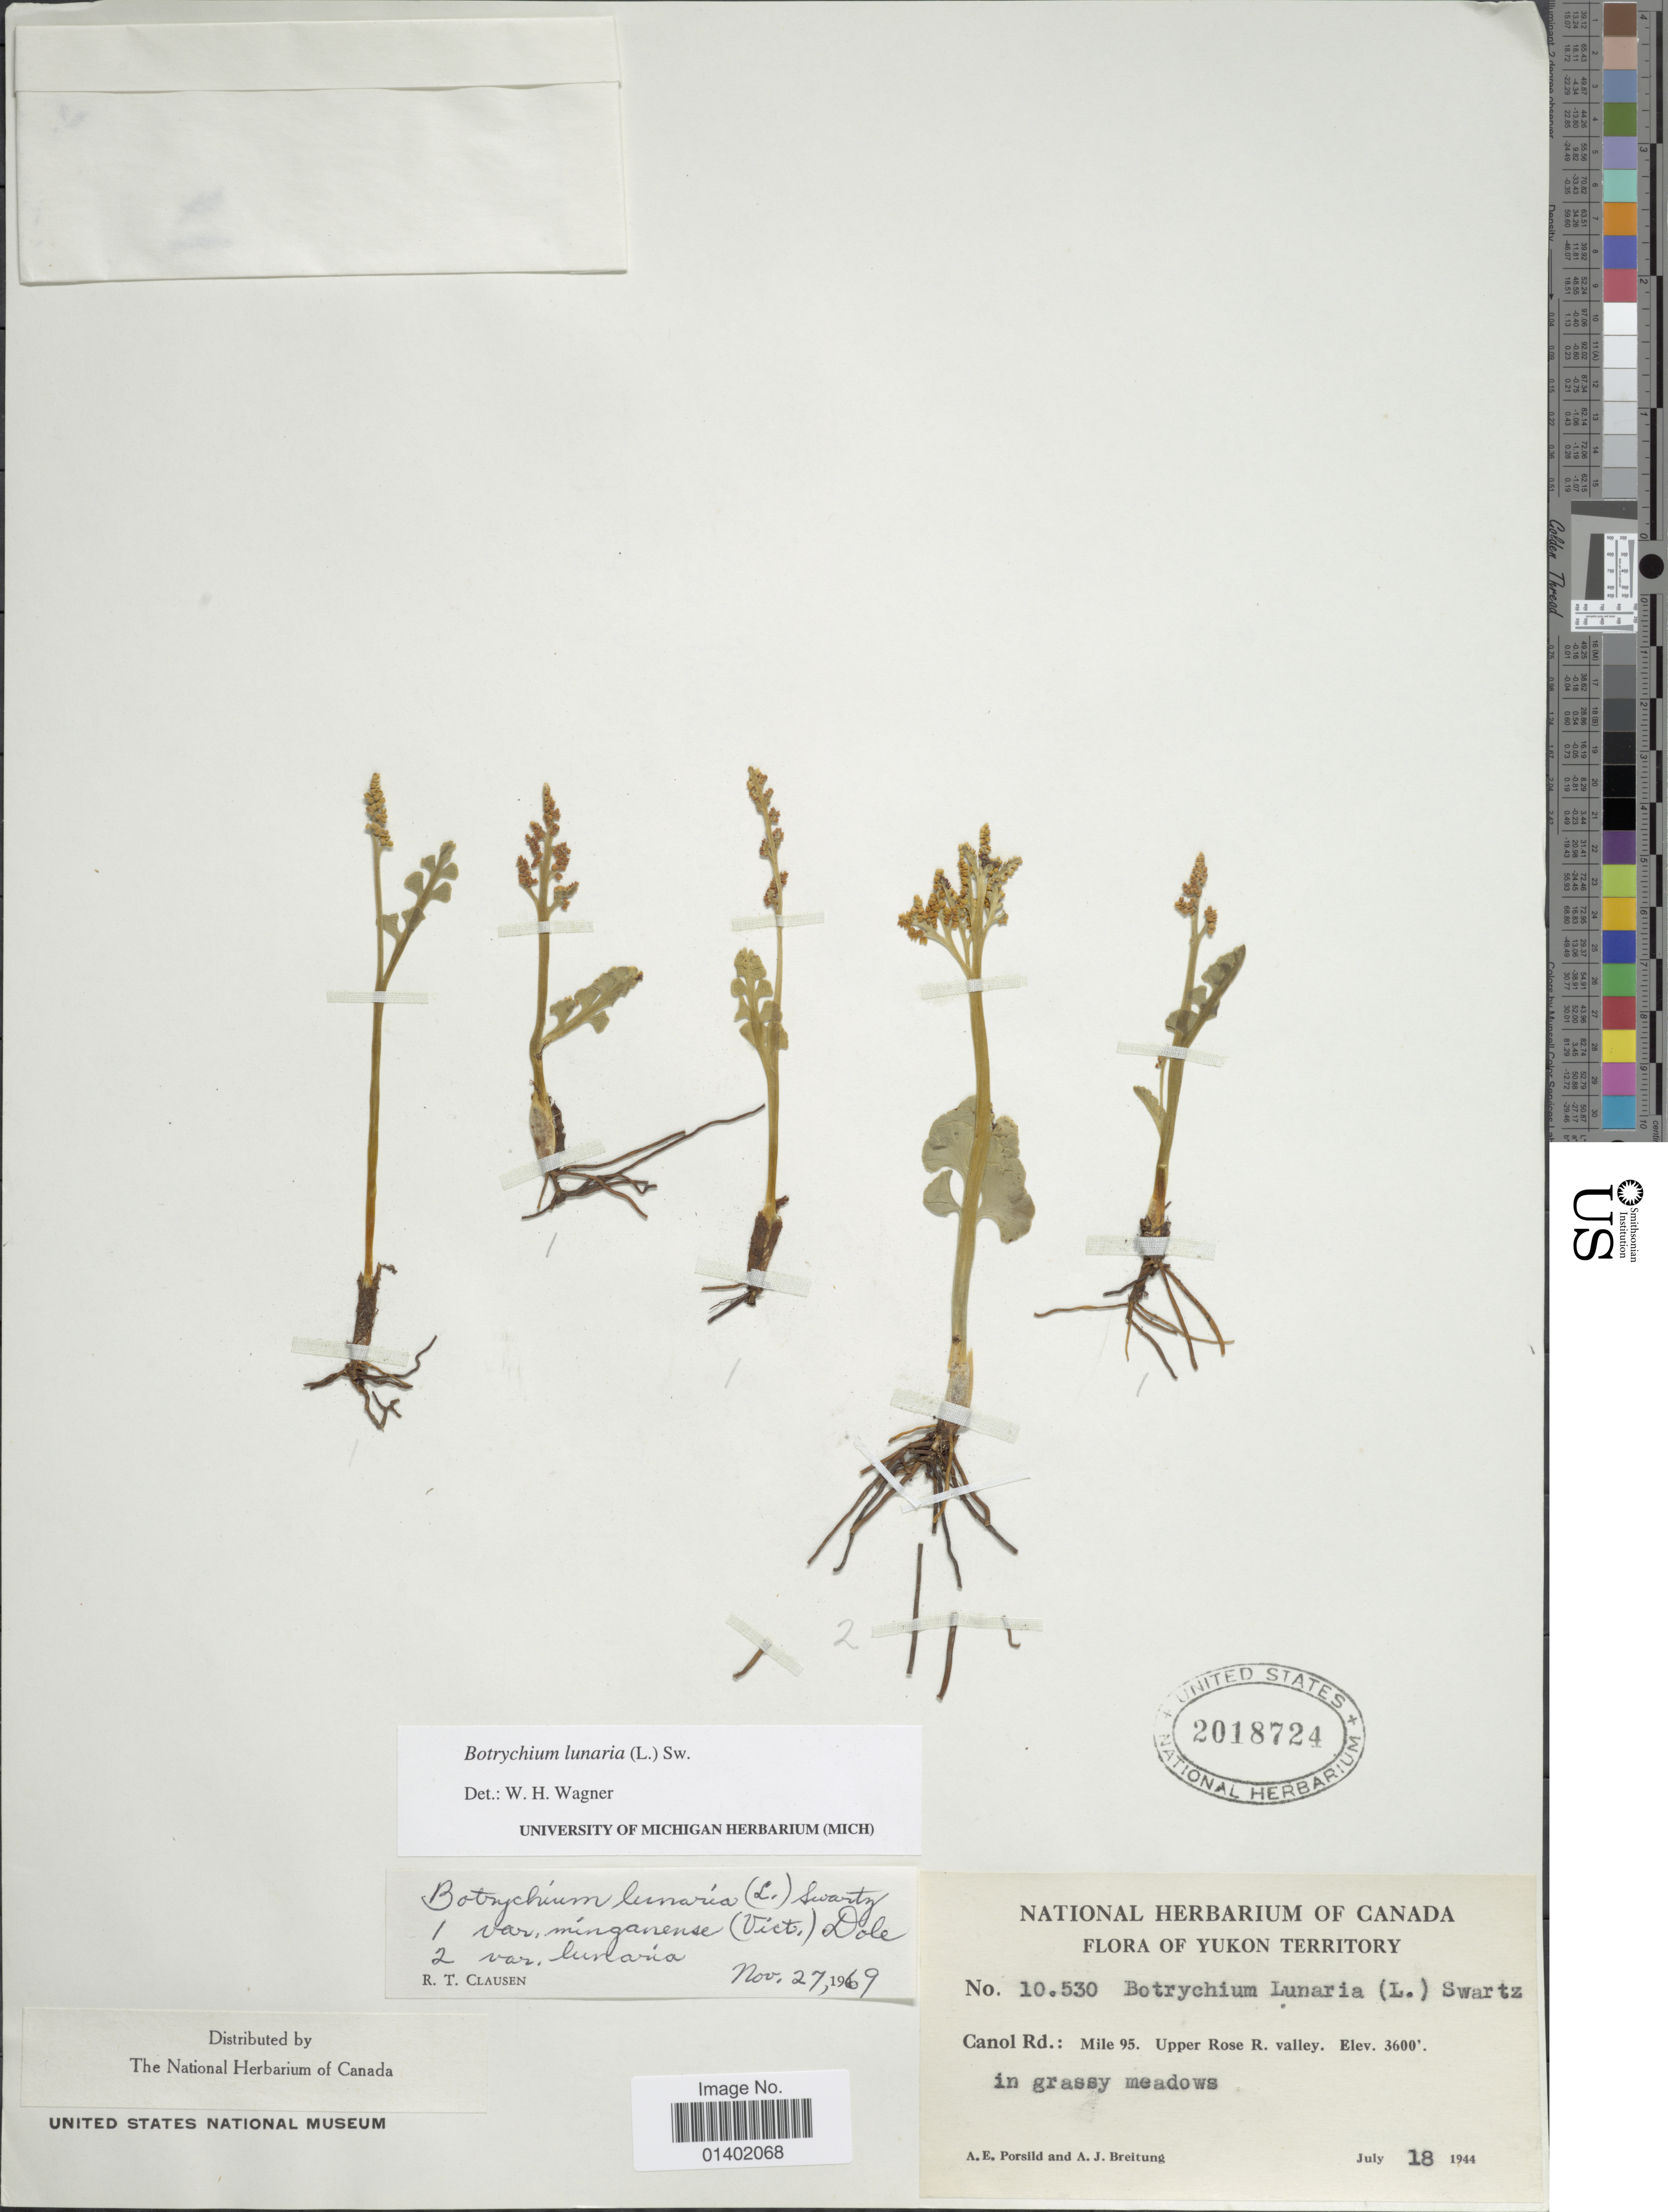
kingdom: Plantae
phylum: Tracheophyta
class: Polypodiopsida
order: Ophioglossales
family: Ophioglossaceae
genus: Botrychium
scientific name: Botrychium lunaria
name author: (L.) Sw.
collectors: A. E. Porsild & A. Breitung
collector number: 10530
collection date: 1944-07-18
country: Canada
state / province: Yukon Territory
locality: Canol Rd: Mile 95. Upper Rose R Valley.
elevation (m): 1097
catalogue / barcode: US 2018724